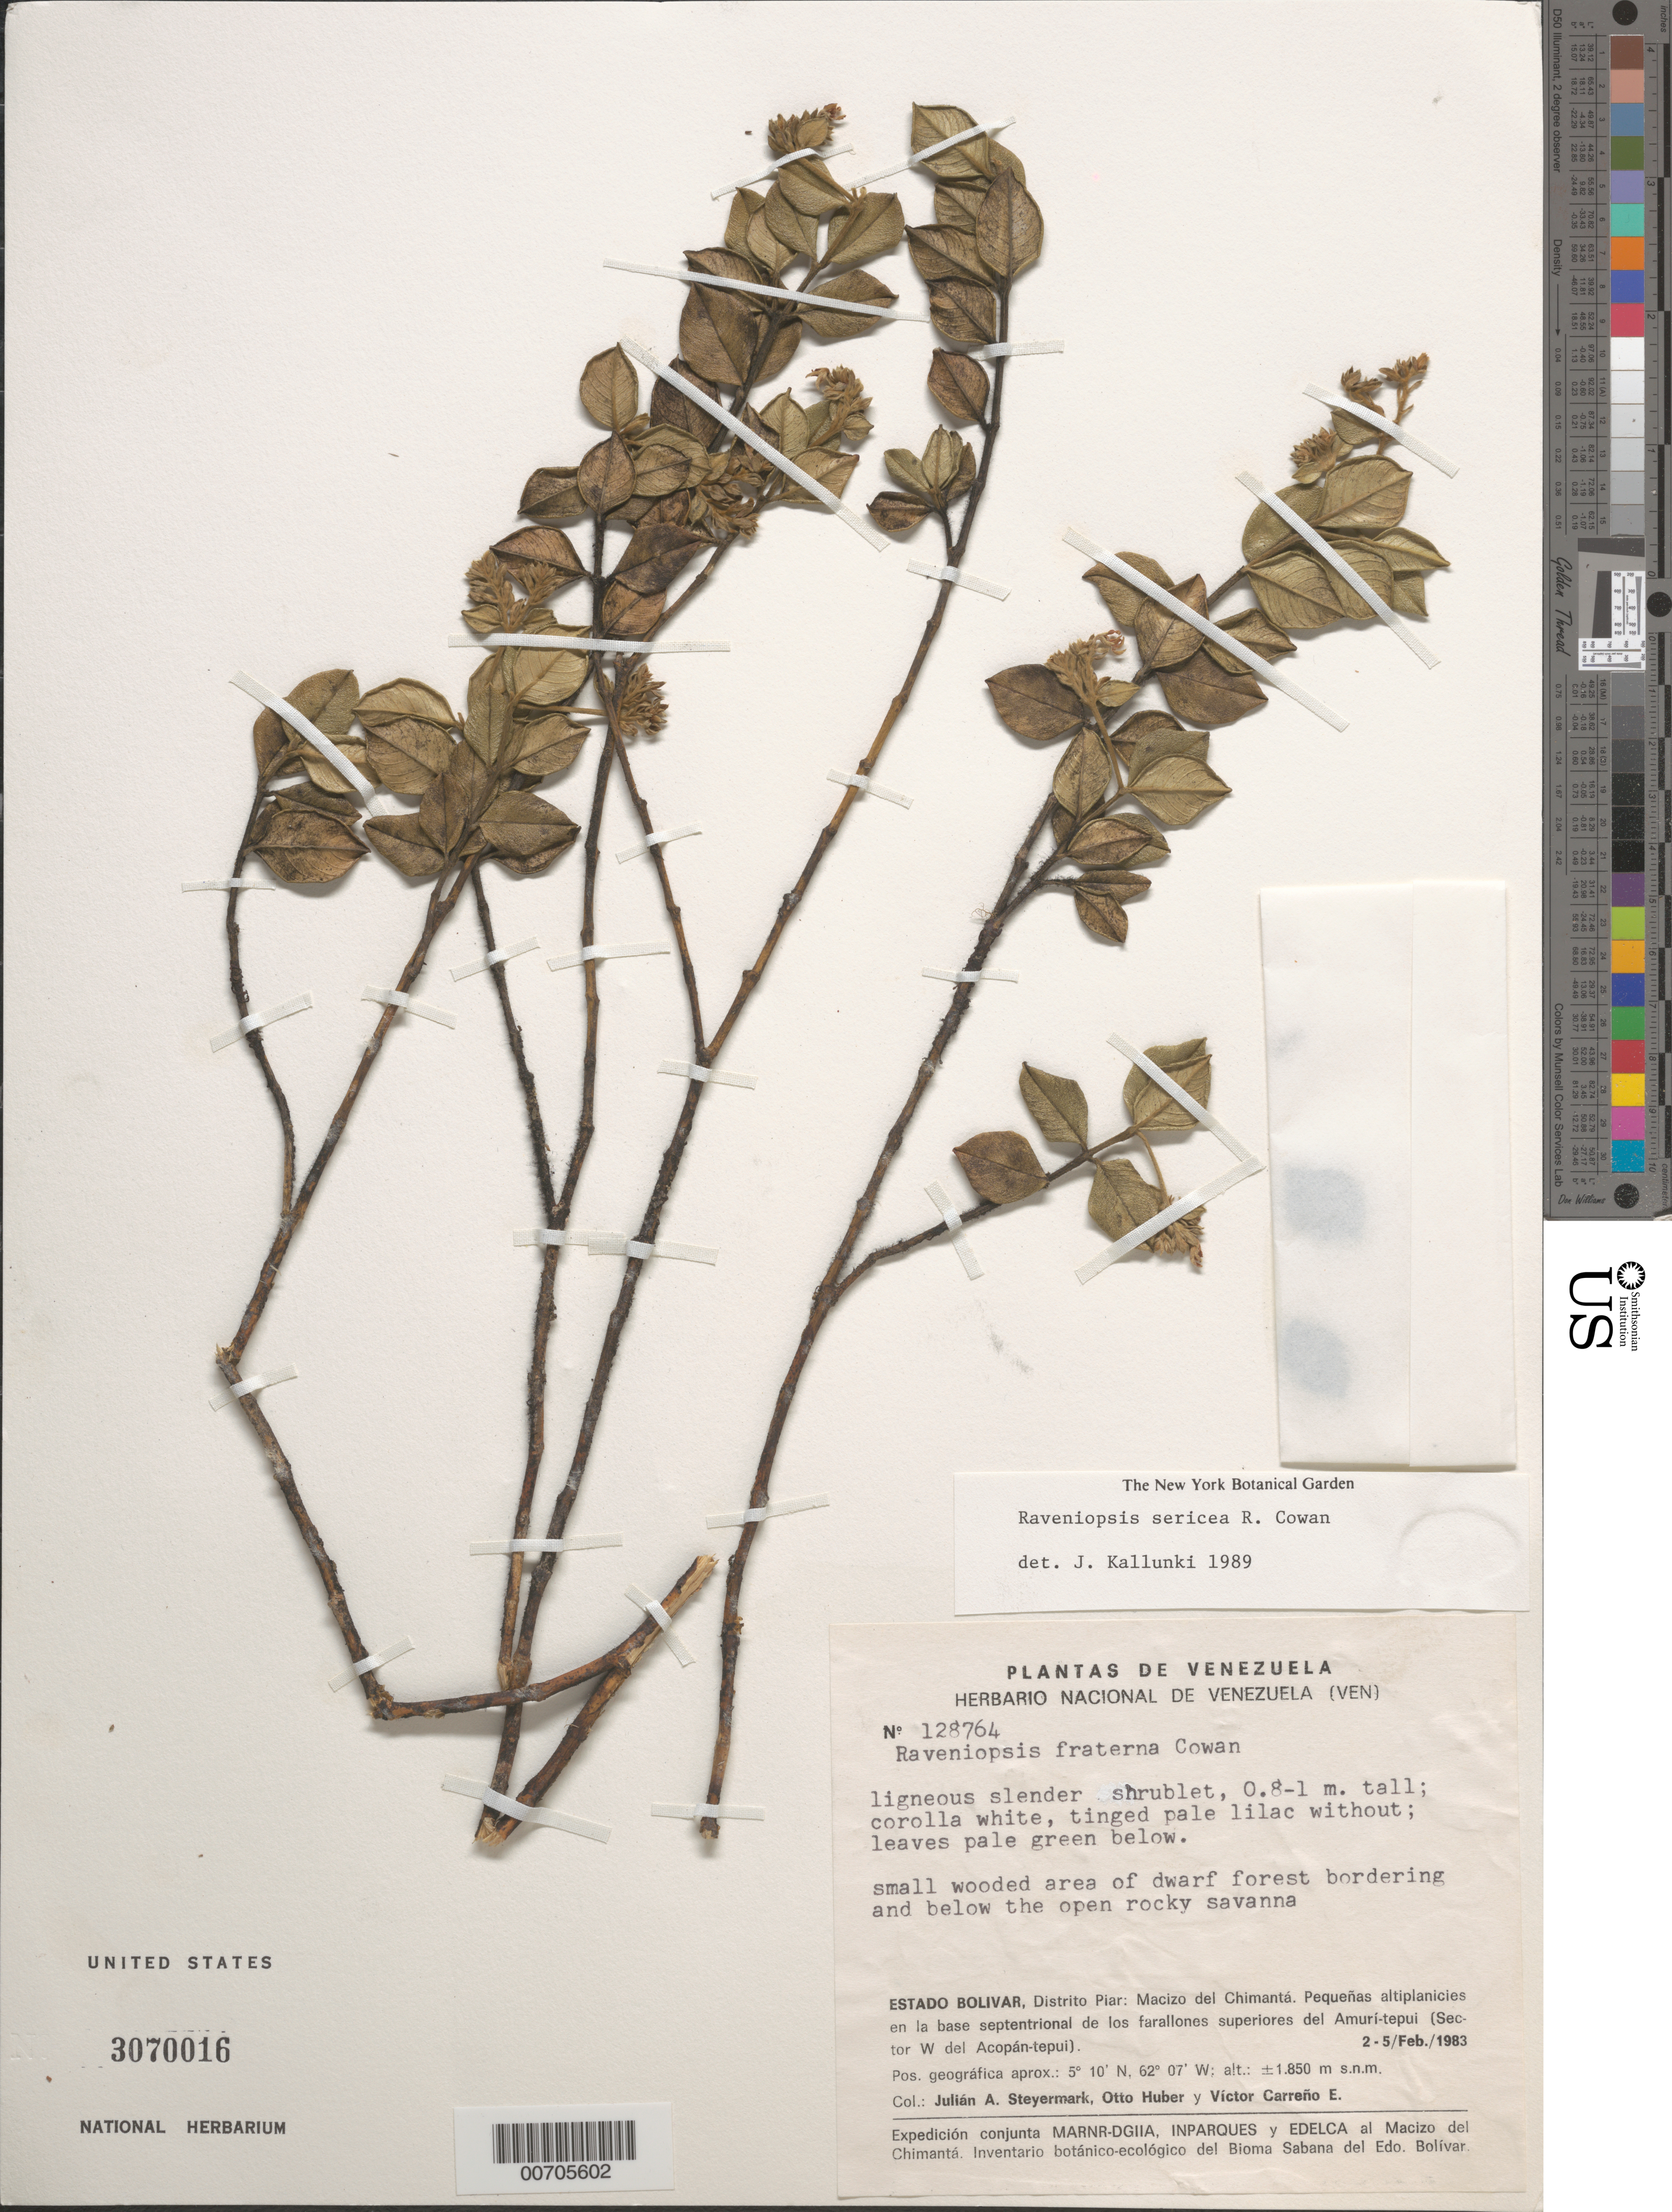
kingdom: Plantae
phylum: Tracheophyta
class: Magnoliopsida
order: Sapindales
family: Rutaceae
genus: Raveniopsis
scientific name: Raveniopsis sericea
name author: R.S. Cowan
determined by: Kallunki, Jacquelyn A.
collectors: J. Steyermark, O. Huber & V. Carreño E.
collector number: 128764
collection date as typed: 2-Feb-83 to 5-Feb-83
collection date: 1983-02-02/1983-02-05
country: Venezuela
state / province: Bolívar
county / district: Piar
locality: Macizo del Chimantá, Amuí-tepuí (Sector W del Acopán-tepuí)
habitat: Wooded area of dwarf forest bordering and below open rocky savanna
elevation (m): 1850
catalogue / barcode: US 3070016